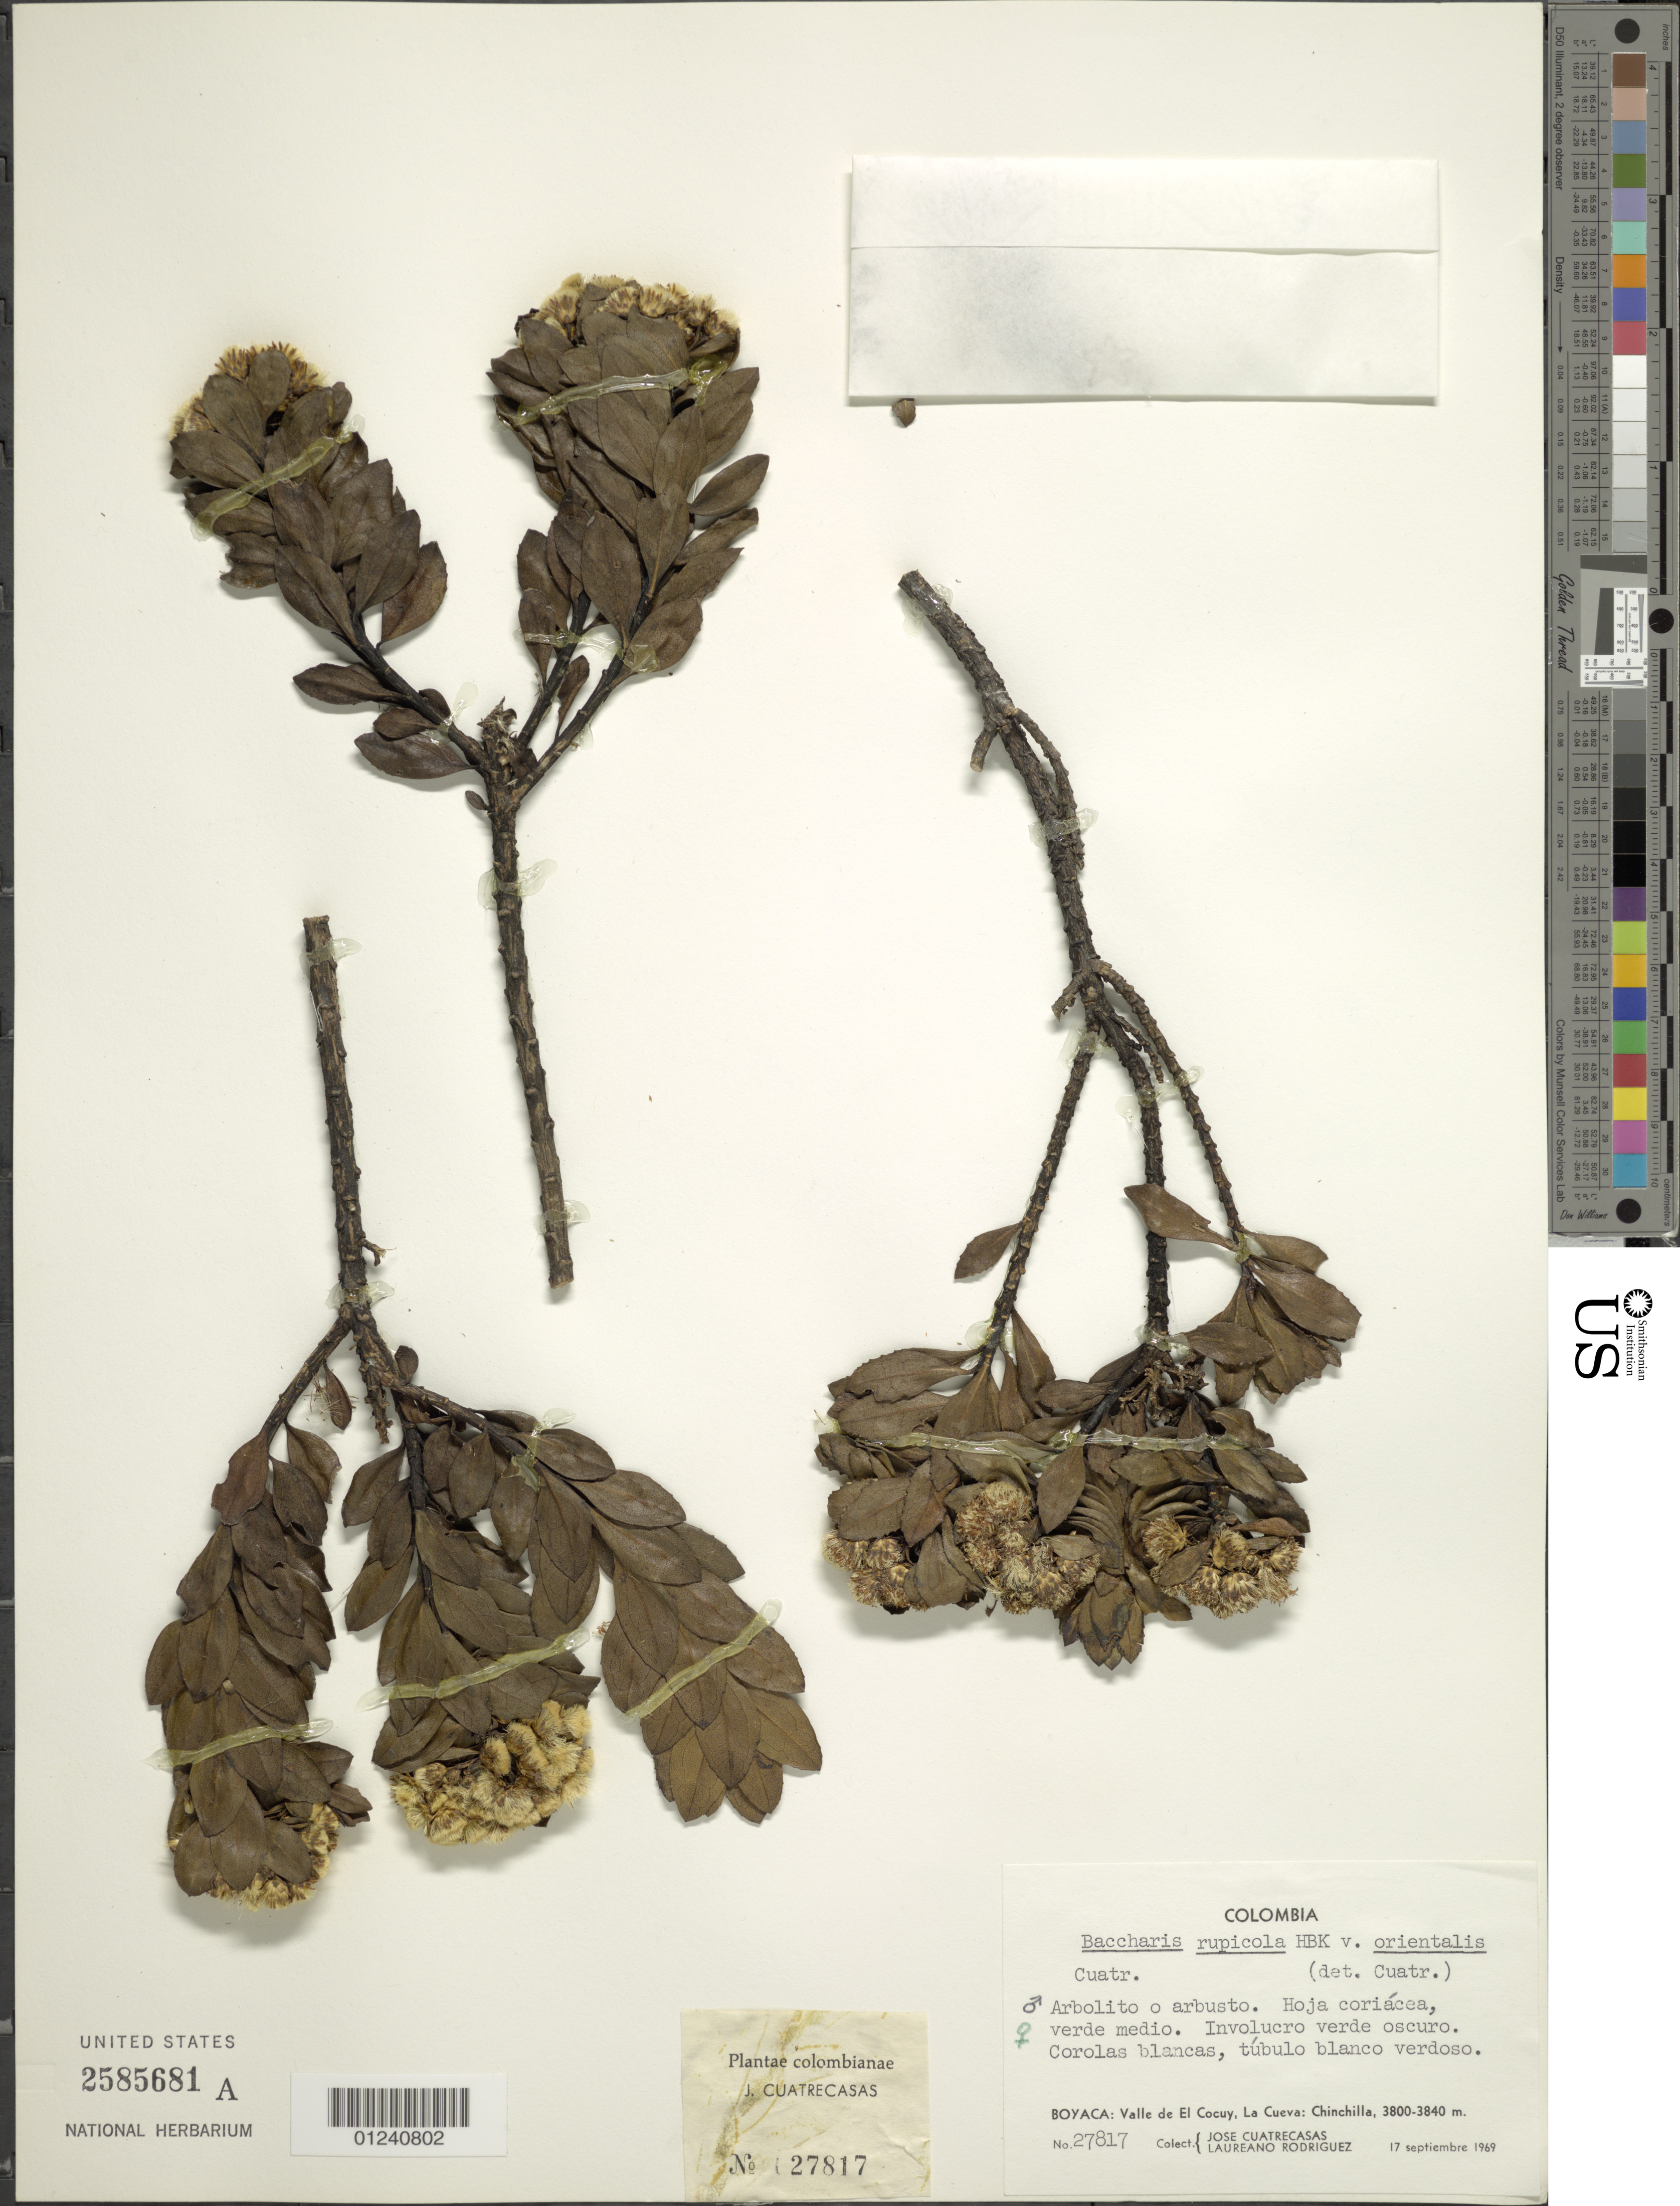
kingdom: Plantae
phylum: Tracheophyta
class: Magnoliopsida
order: Asterales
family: Asteraceae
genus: Baccharis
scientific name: Baccharis rupicola var. orientalis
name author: Cuatrec.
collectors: J. Cuatrecasas & L. Rodriguez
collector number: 27817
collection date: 1969-09-17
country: Colombia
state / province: Boyacá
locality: Valle de El Cocy, La Cueva: Chinchilla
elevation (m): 3800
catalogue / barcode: US 2585681A